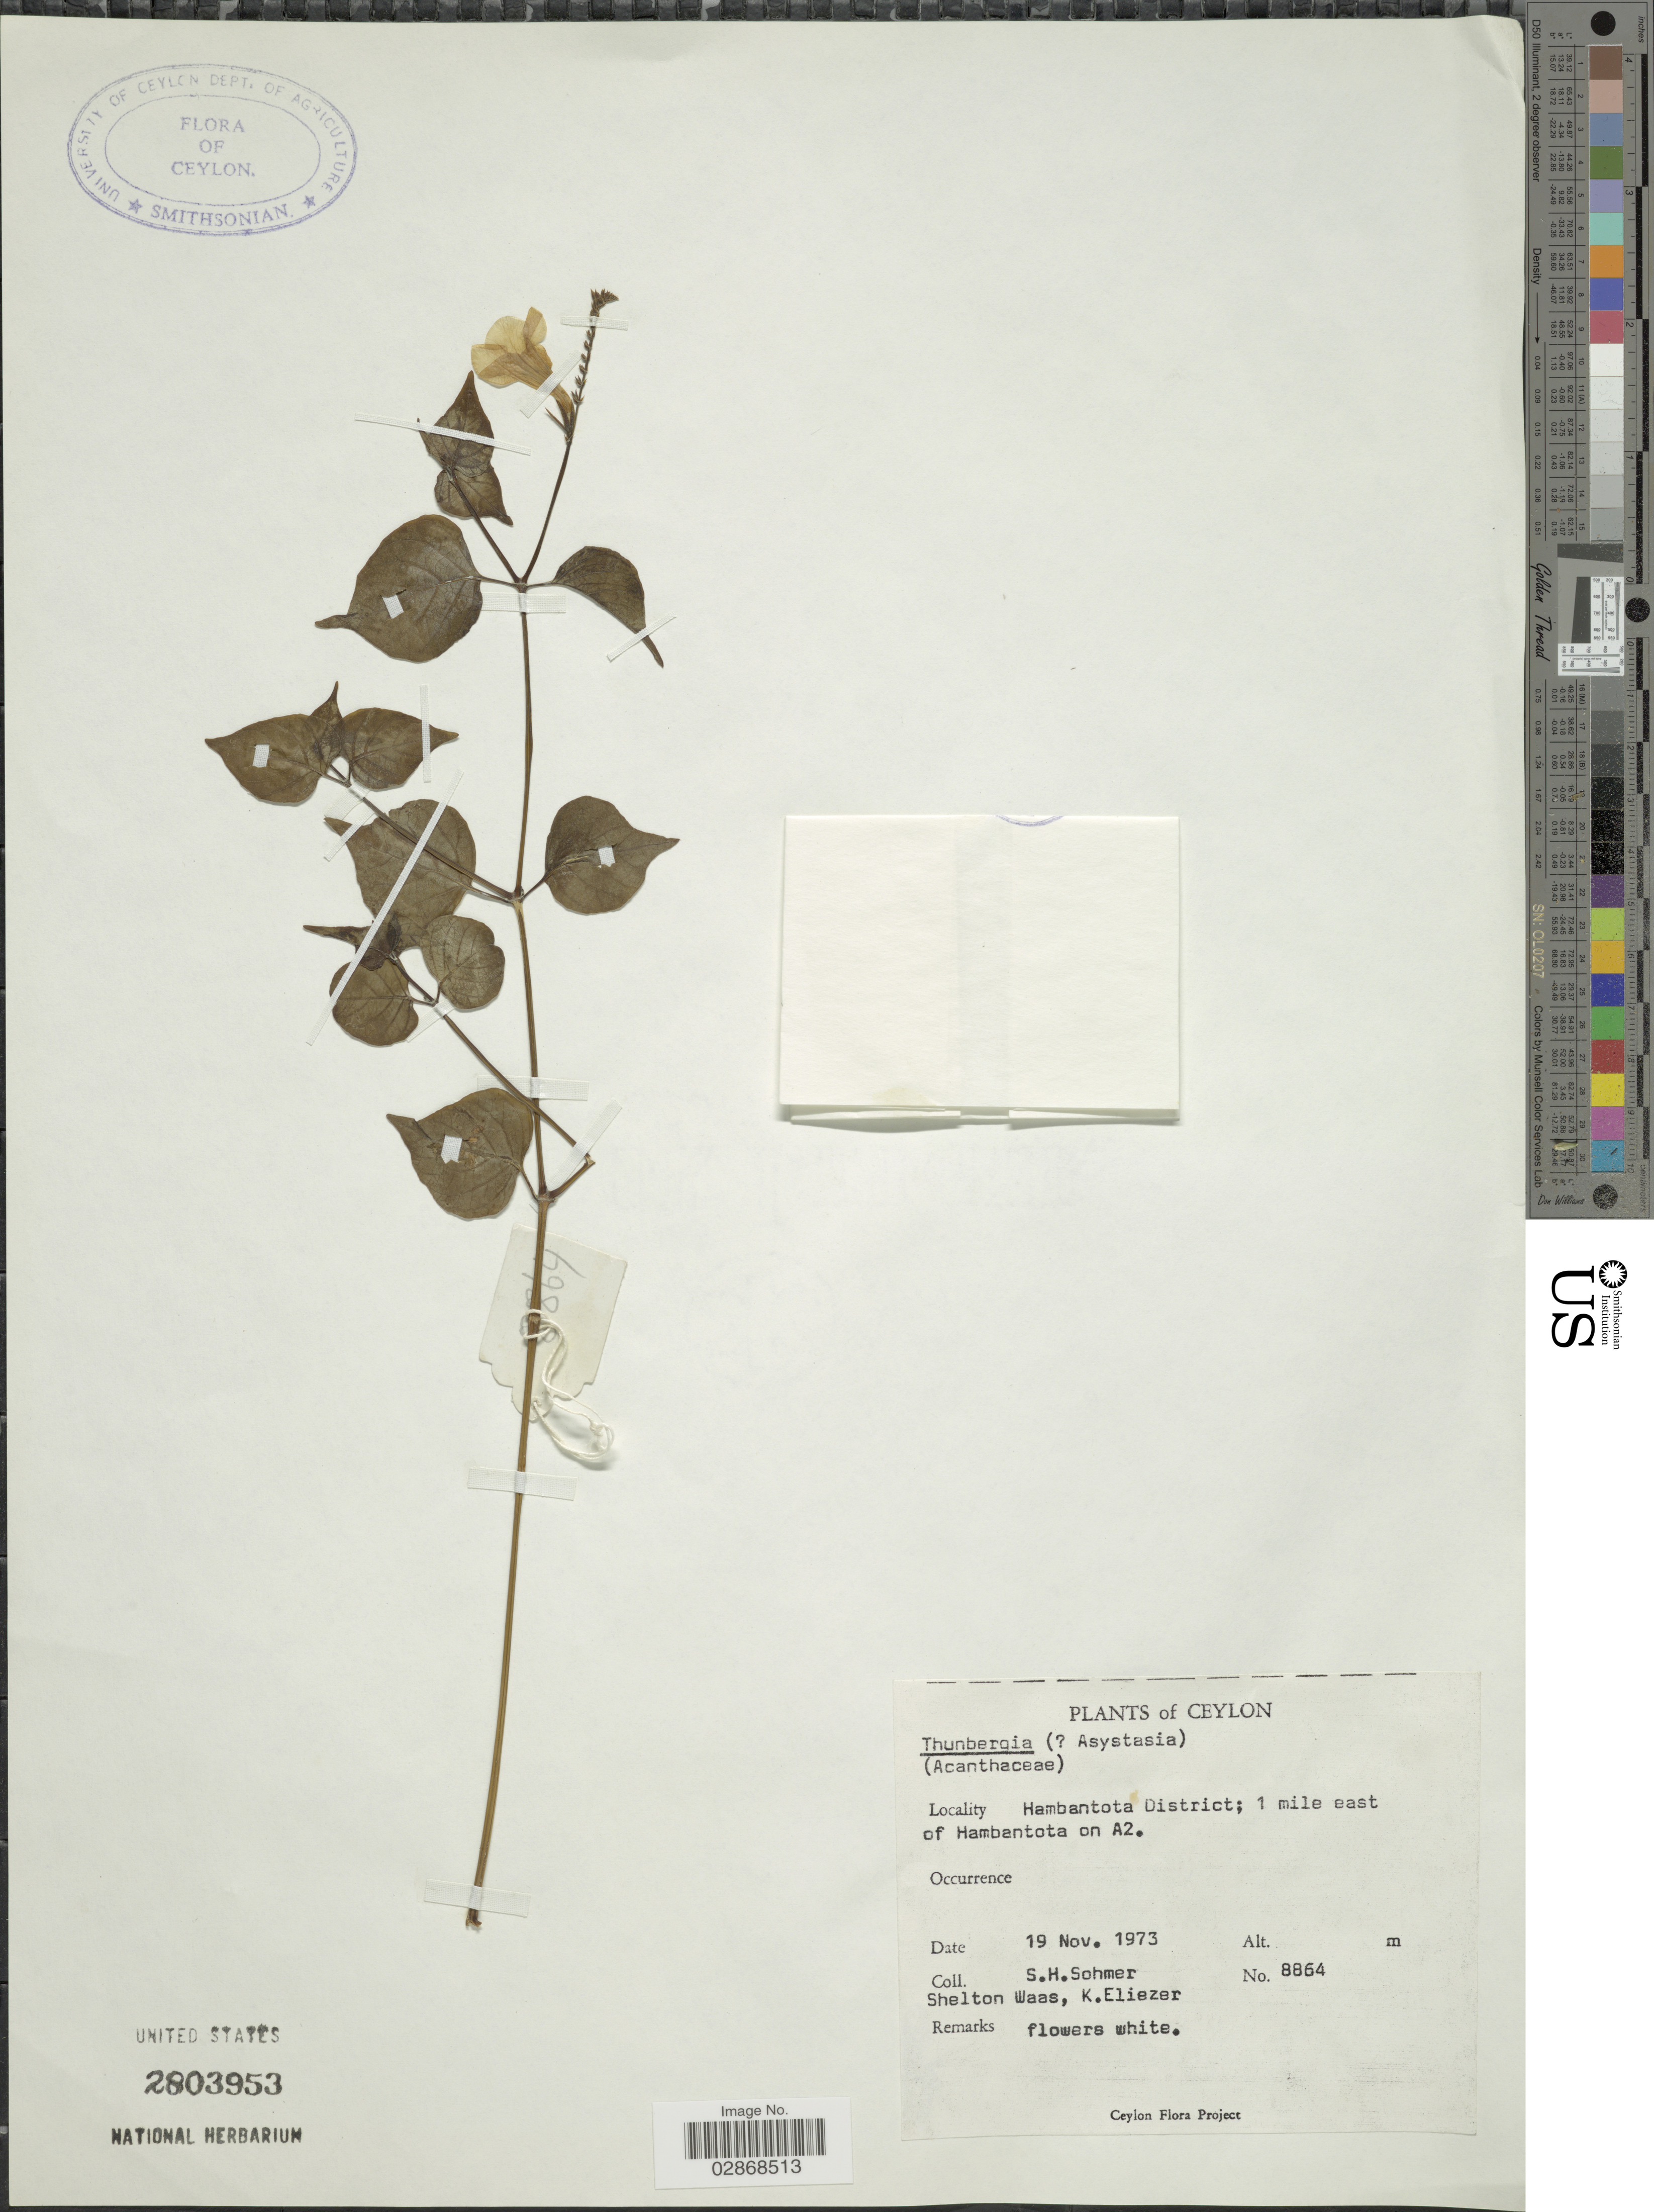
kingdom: Plantae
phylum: Tracheophyta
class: Magnoliopsida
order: Lamiales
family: Acanthaceae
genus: Asystasia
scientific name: Asystasia gangetica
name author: (L.) T. Anderson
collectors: S. H. Sohmer, S. Waas & K. Eliezer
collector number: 8864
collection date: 1973-11-19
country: Sri Lanka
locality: Ceylon. Hambantota District; 1 mile east of Hambantota on A2.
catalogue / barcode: US 2803953